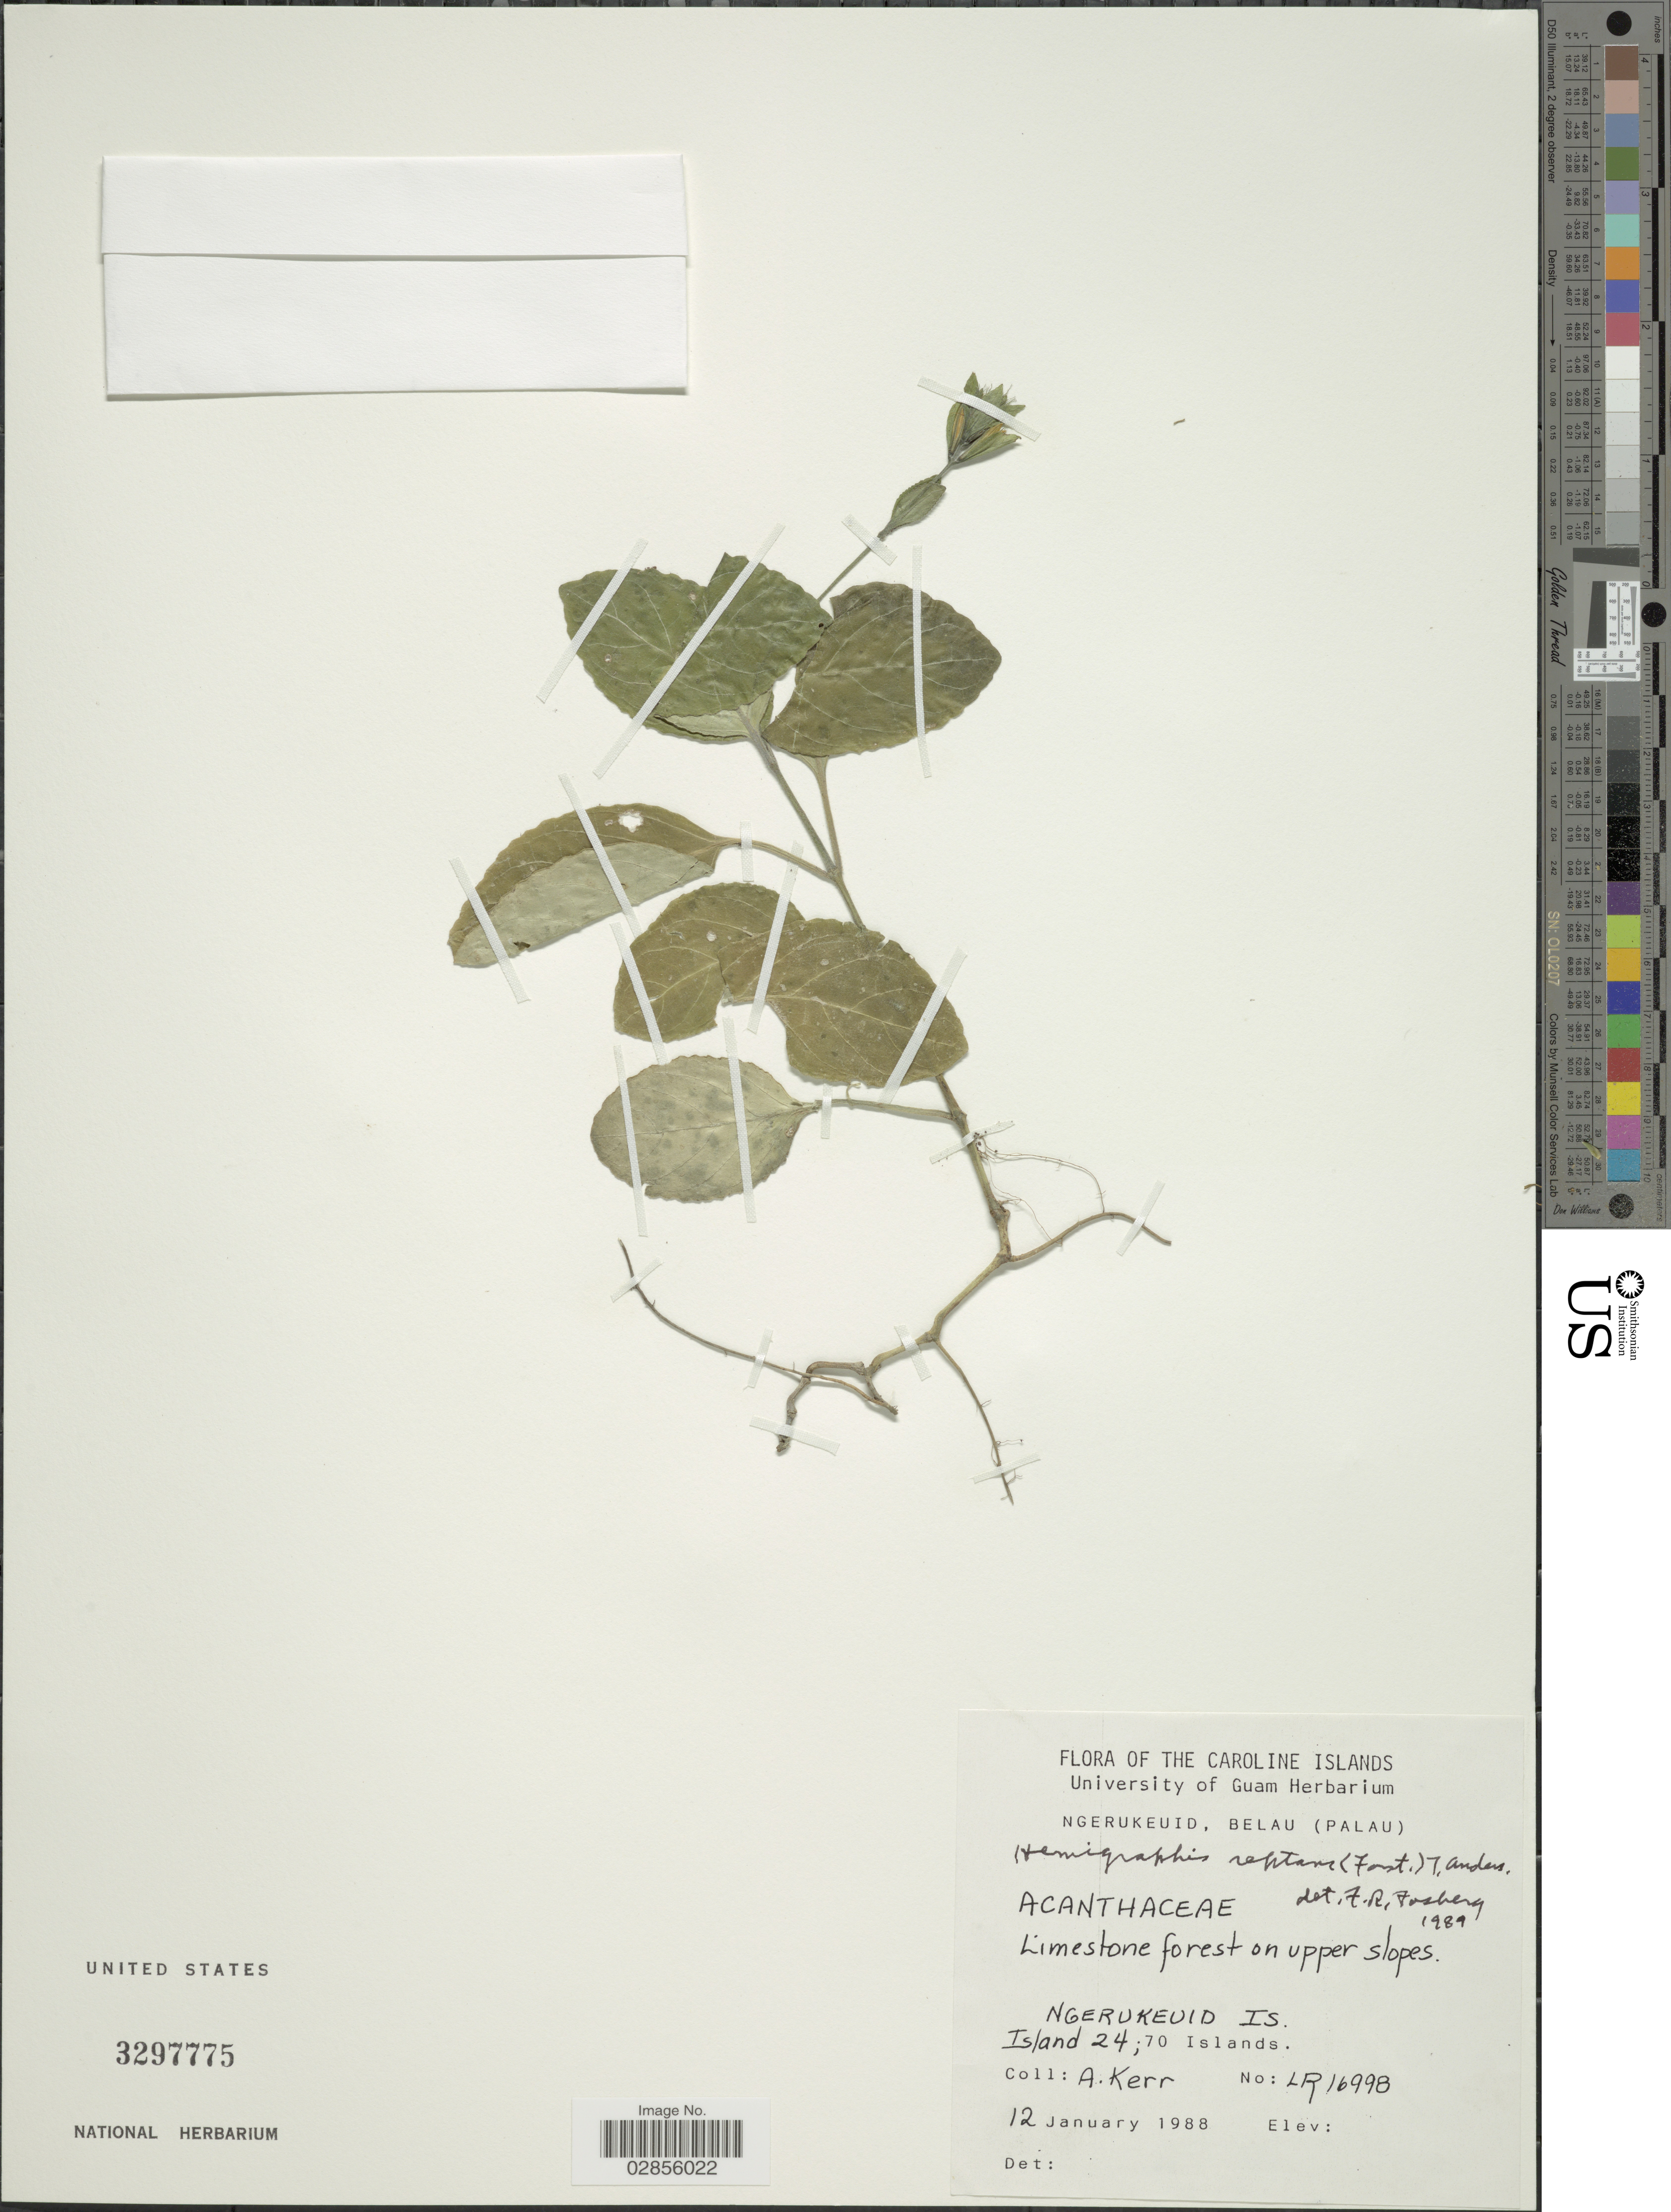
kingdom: Plantae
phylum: Tracheophyta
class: Magnoliopsida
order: Lamiales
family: Acanthaceae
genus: Strobilanthes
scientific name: Strobilanthes reptans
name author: (G. Forst.) Moylan ex Y.F. Deng & J.R.I. Wood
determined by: Wagner, W. L., (BOT), Smithsonian Institution - National Museum of Natural History (UNITED STATES)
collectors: A. Kerr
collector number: LR16998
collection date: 1988-01-12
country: Palau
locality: The Caroline Islands. Ngerukeuid. (Palau). Ngerukeuid Is. Island 24; 70 Islands.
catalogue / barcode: US 3297775